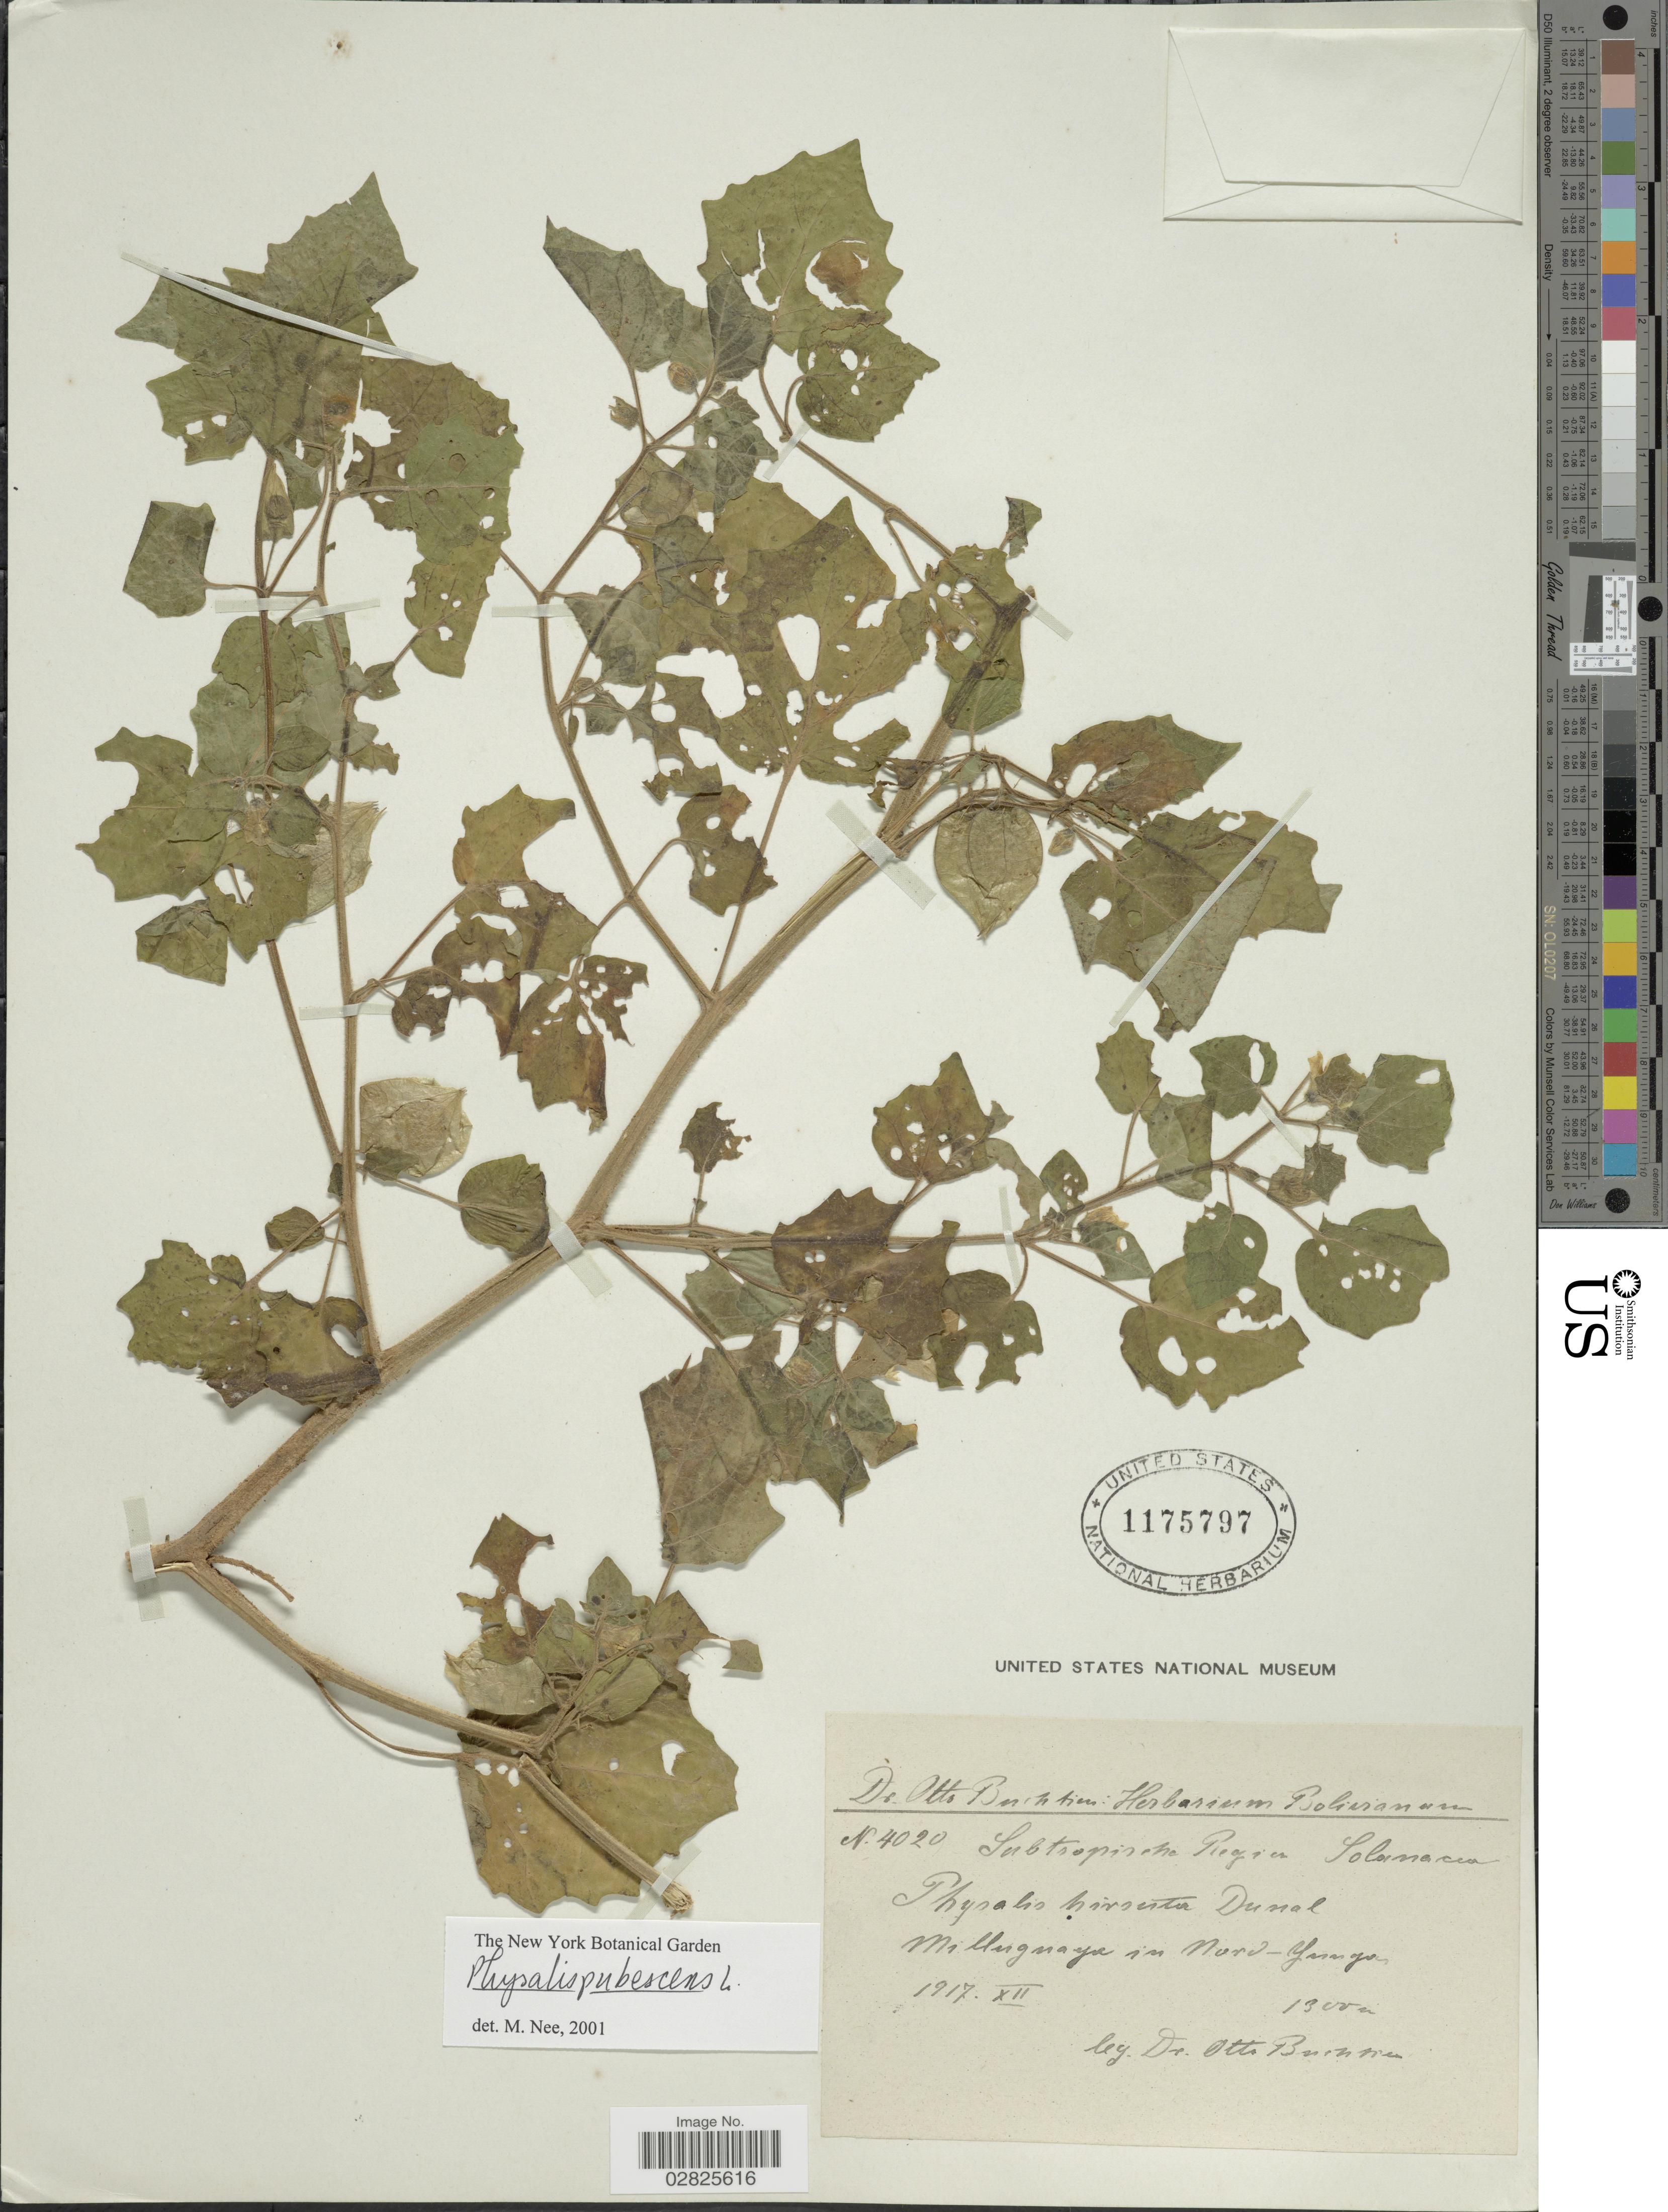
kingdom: Plantae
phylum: Tracheophyta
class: Magnoliopsida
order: Solanales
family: Solanaceae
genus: Physalis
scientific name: Physalis pubescens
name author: L.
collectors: O. Buchtien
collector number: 4020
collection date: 1917-12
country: Bolivia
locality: Milluguaya in Nord-Yungas.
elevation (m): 1300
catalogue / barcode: US 1175797